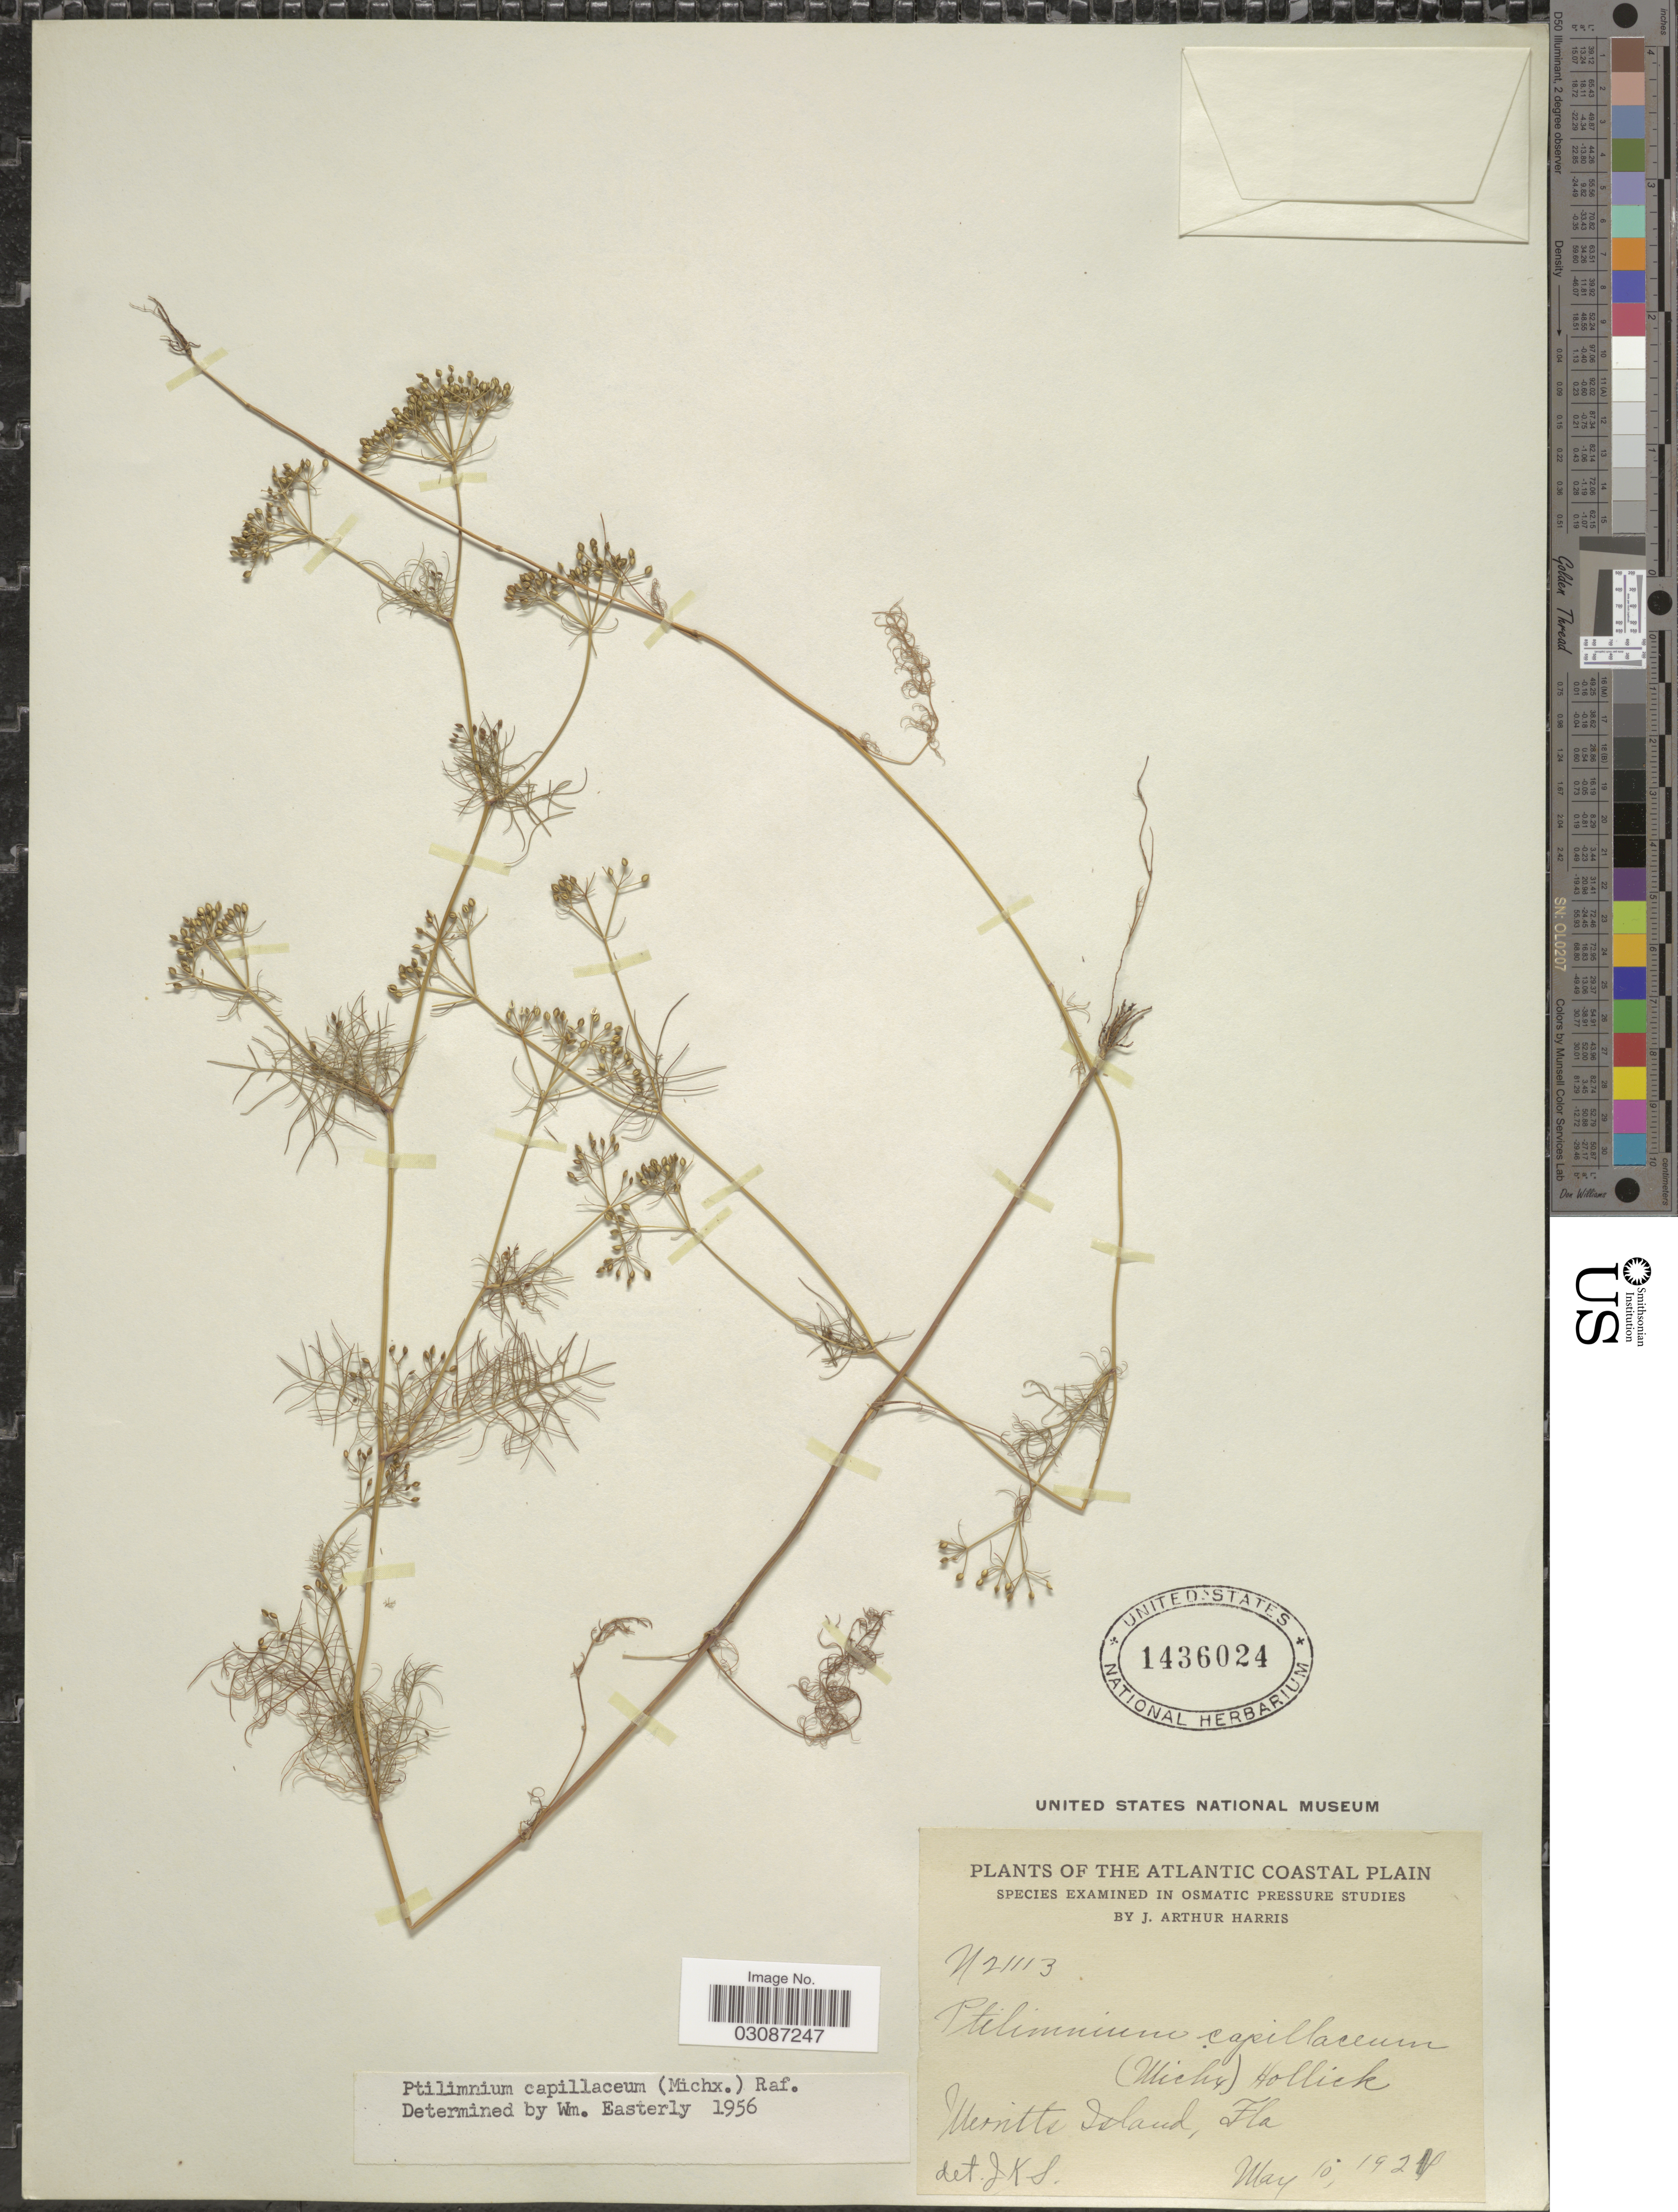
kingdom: Plantae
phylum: Tracheophyta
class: Magnoliopsida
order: Apiales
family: Apiaceae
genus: Ptilimnium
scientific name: Ptilimnium capillaceum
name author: (Michx.) Raf.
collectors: J. A. Harris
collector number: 21113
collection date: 1921-05-10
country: United States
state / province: Florida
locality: Atlantic Coastal Plain. Merritts Island.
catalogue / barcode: US 1436024